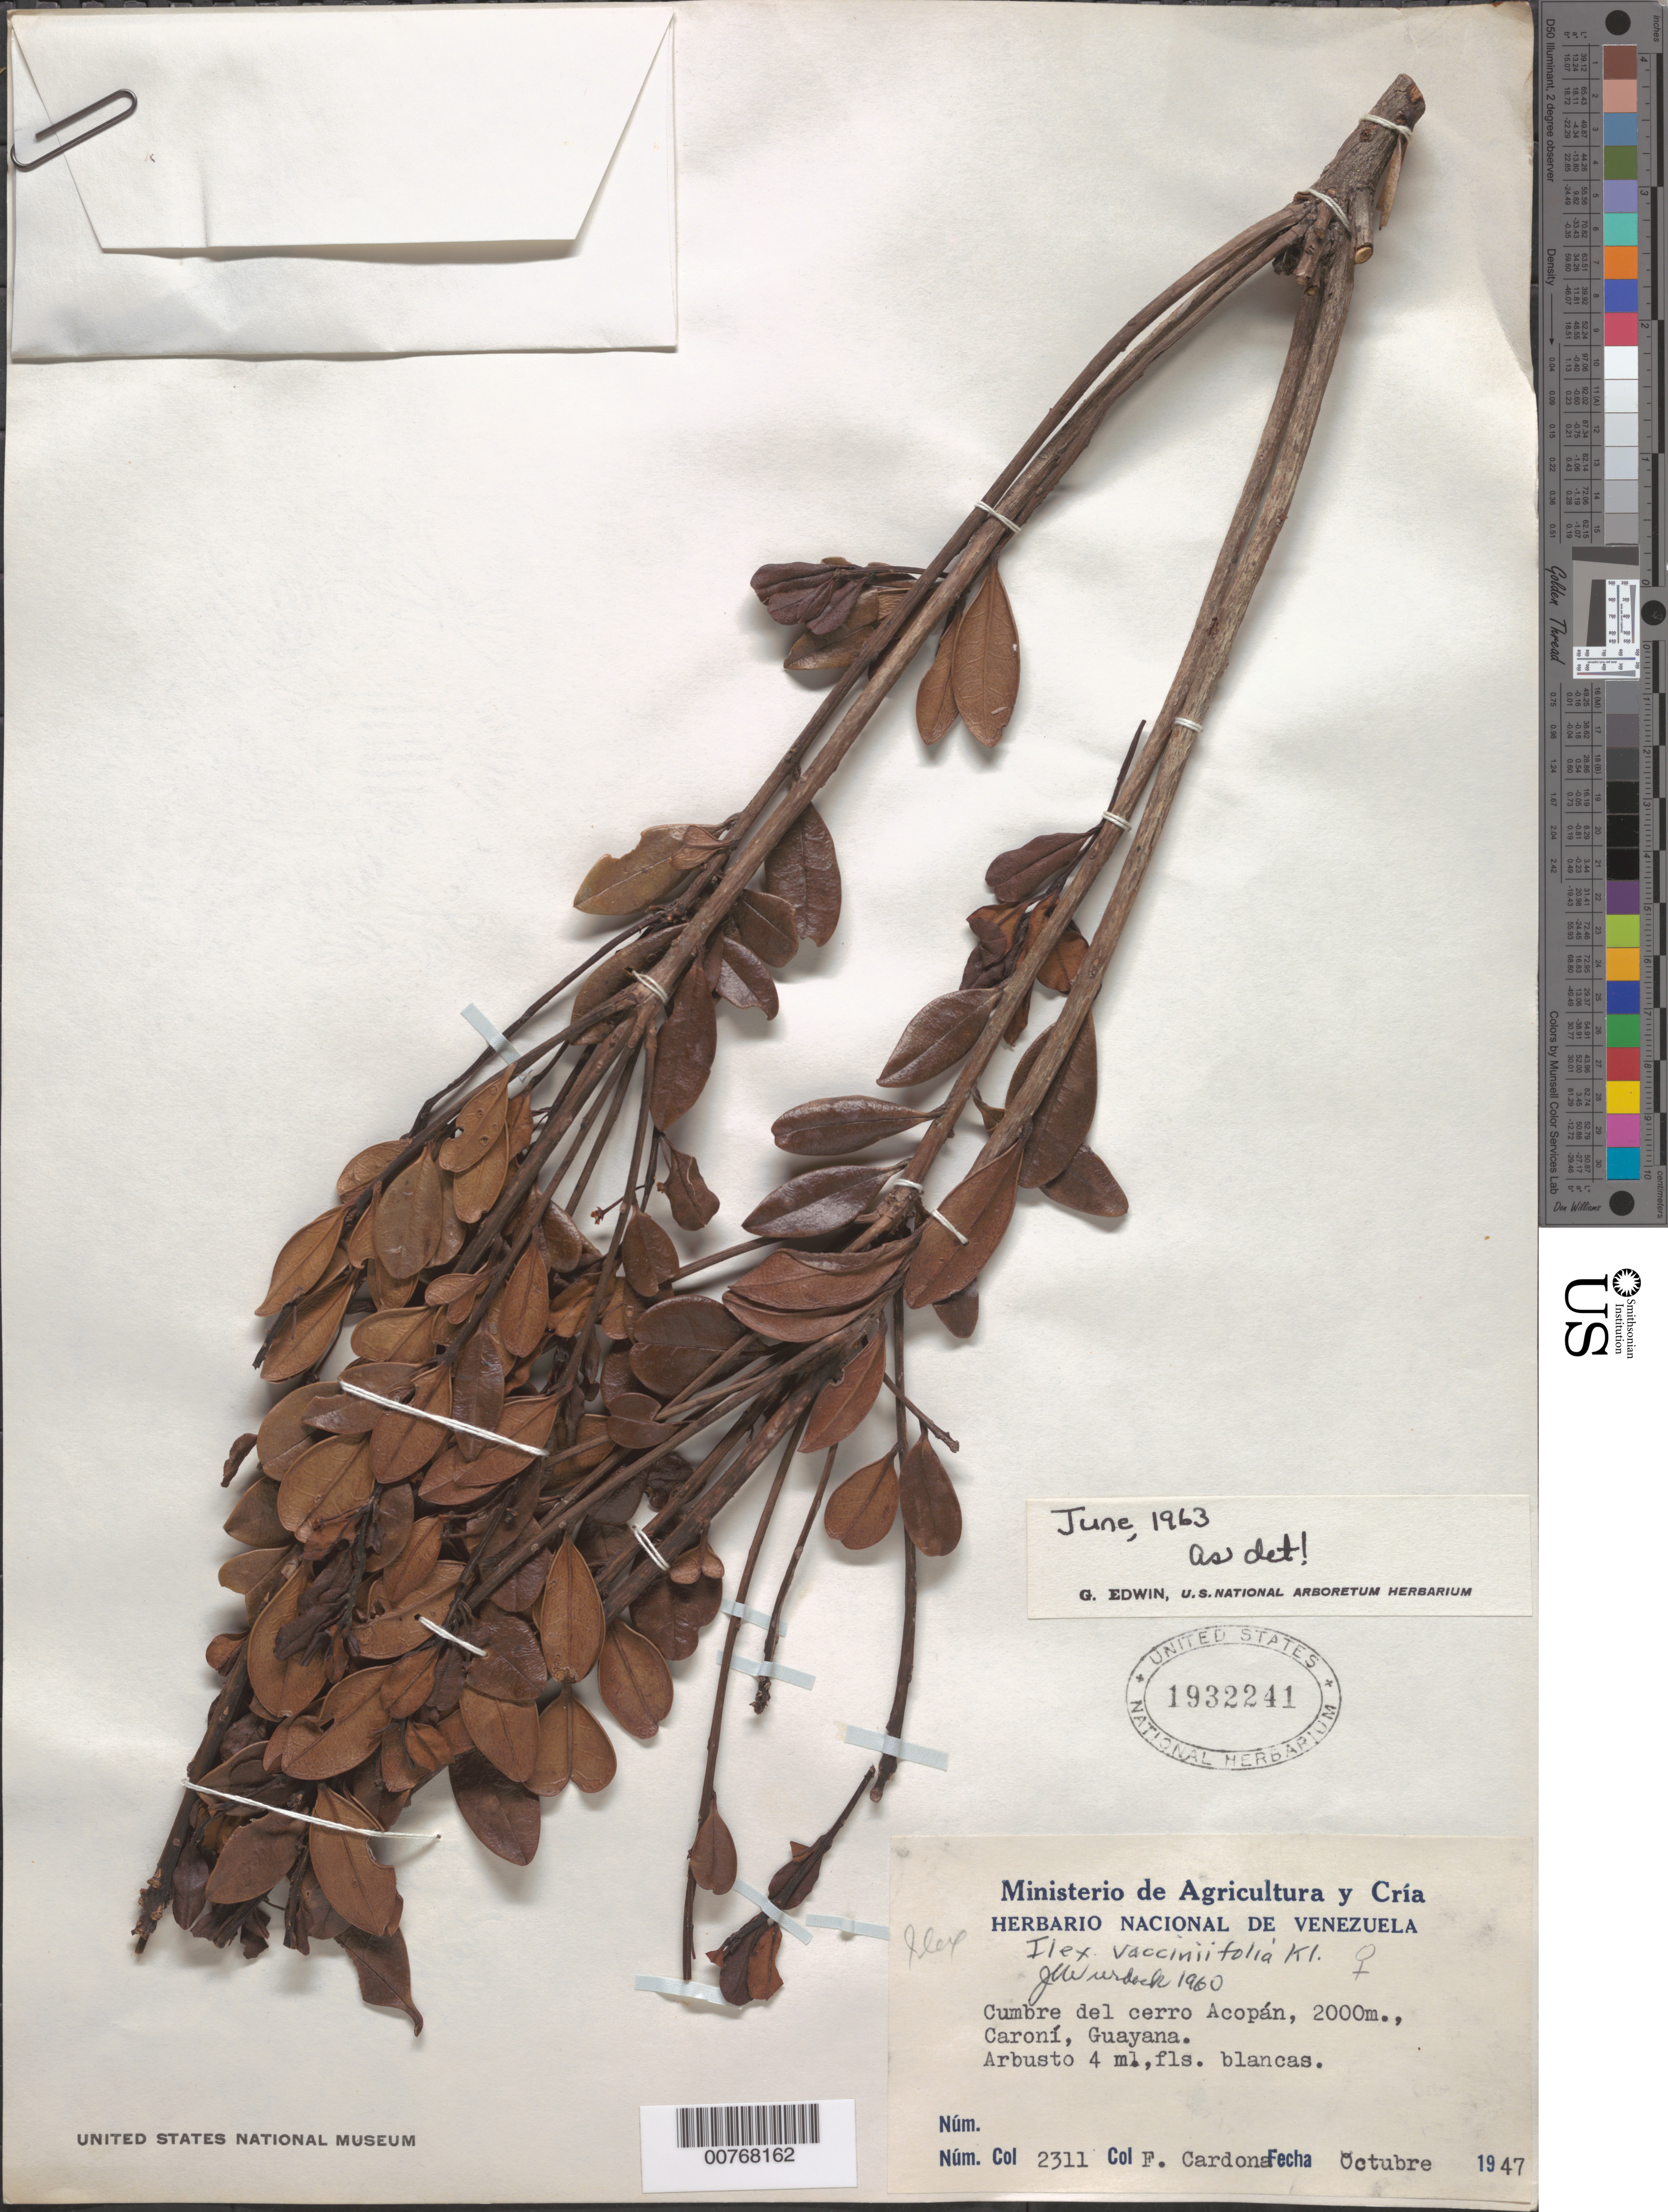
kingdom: Plantae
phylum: Tracheophyta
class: Magnoliopsida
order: Aquifoliales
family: Aquifoliaceae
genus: Ilex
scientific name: Ilex vacciniifolia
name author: Klotzsch ex Reissek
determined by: Edwin, G.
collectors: F. Cardona Puig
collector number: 2311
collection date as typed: Oct-47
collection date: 1947-10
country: Venezuela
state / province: Bolívar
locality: Cerro Acopán, Río Caroní, Guayana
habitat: Summit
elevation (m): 2000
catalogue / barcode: US 1932241